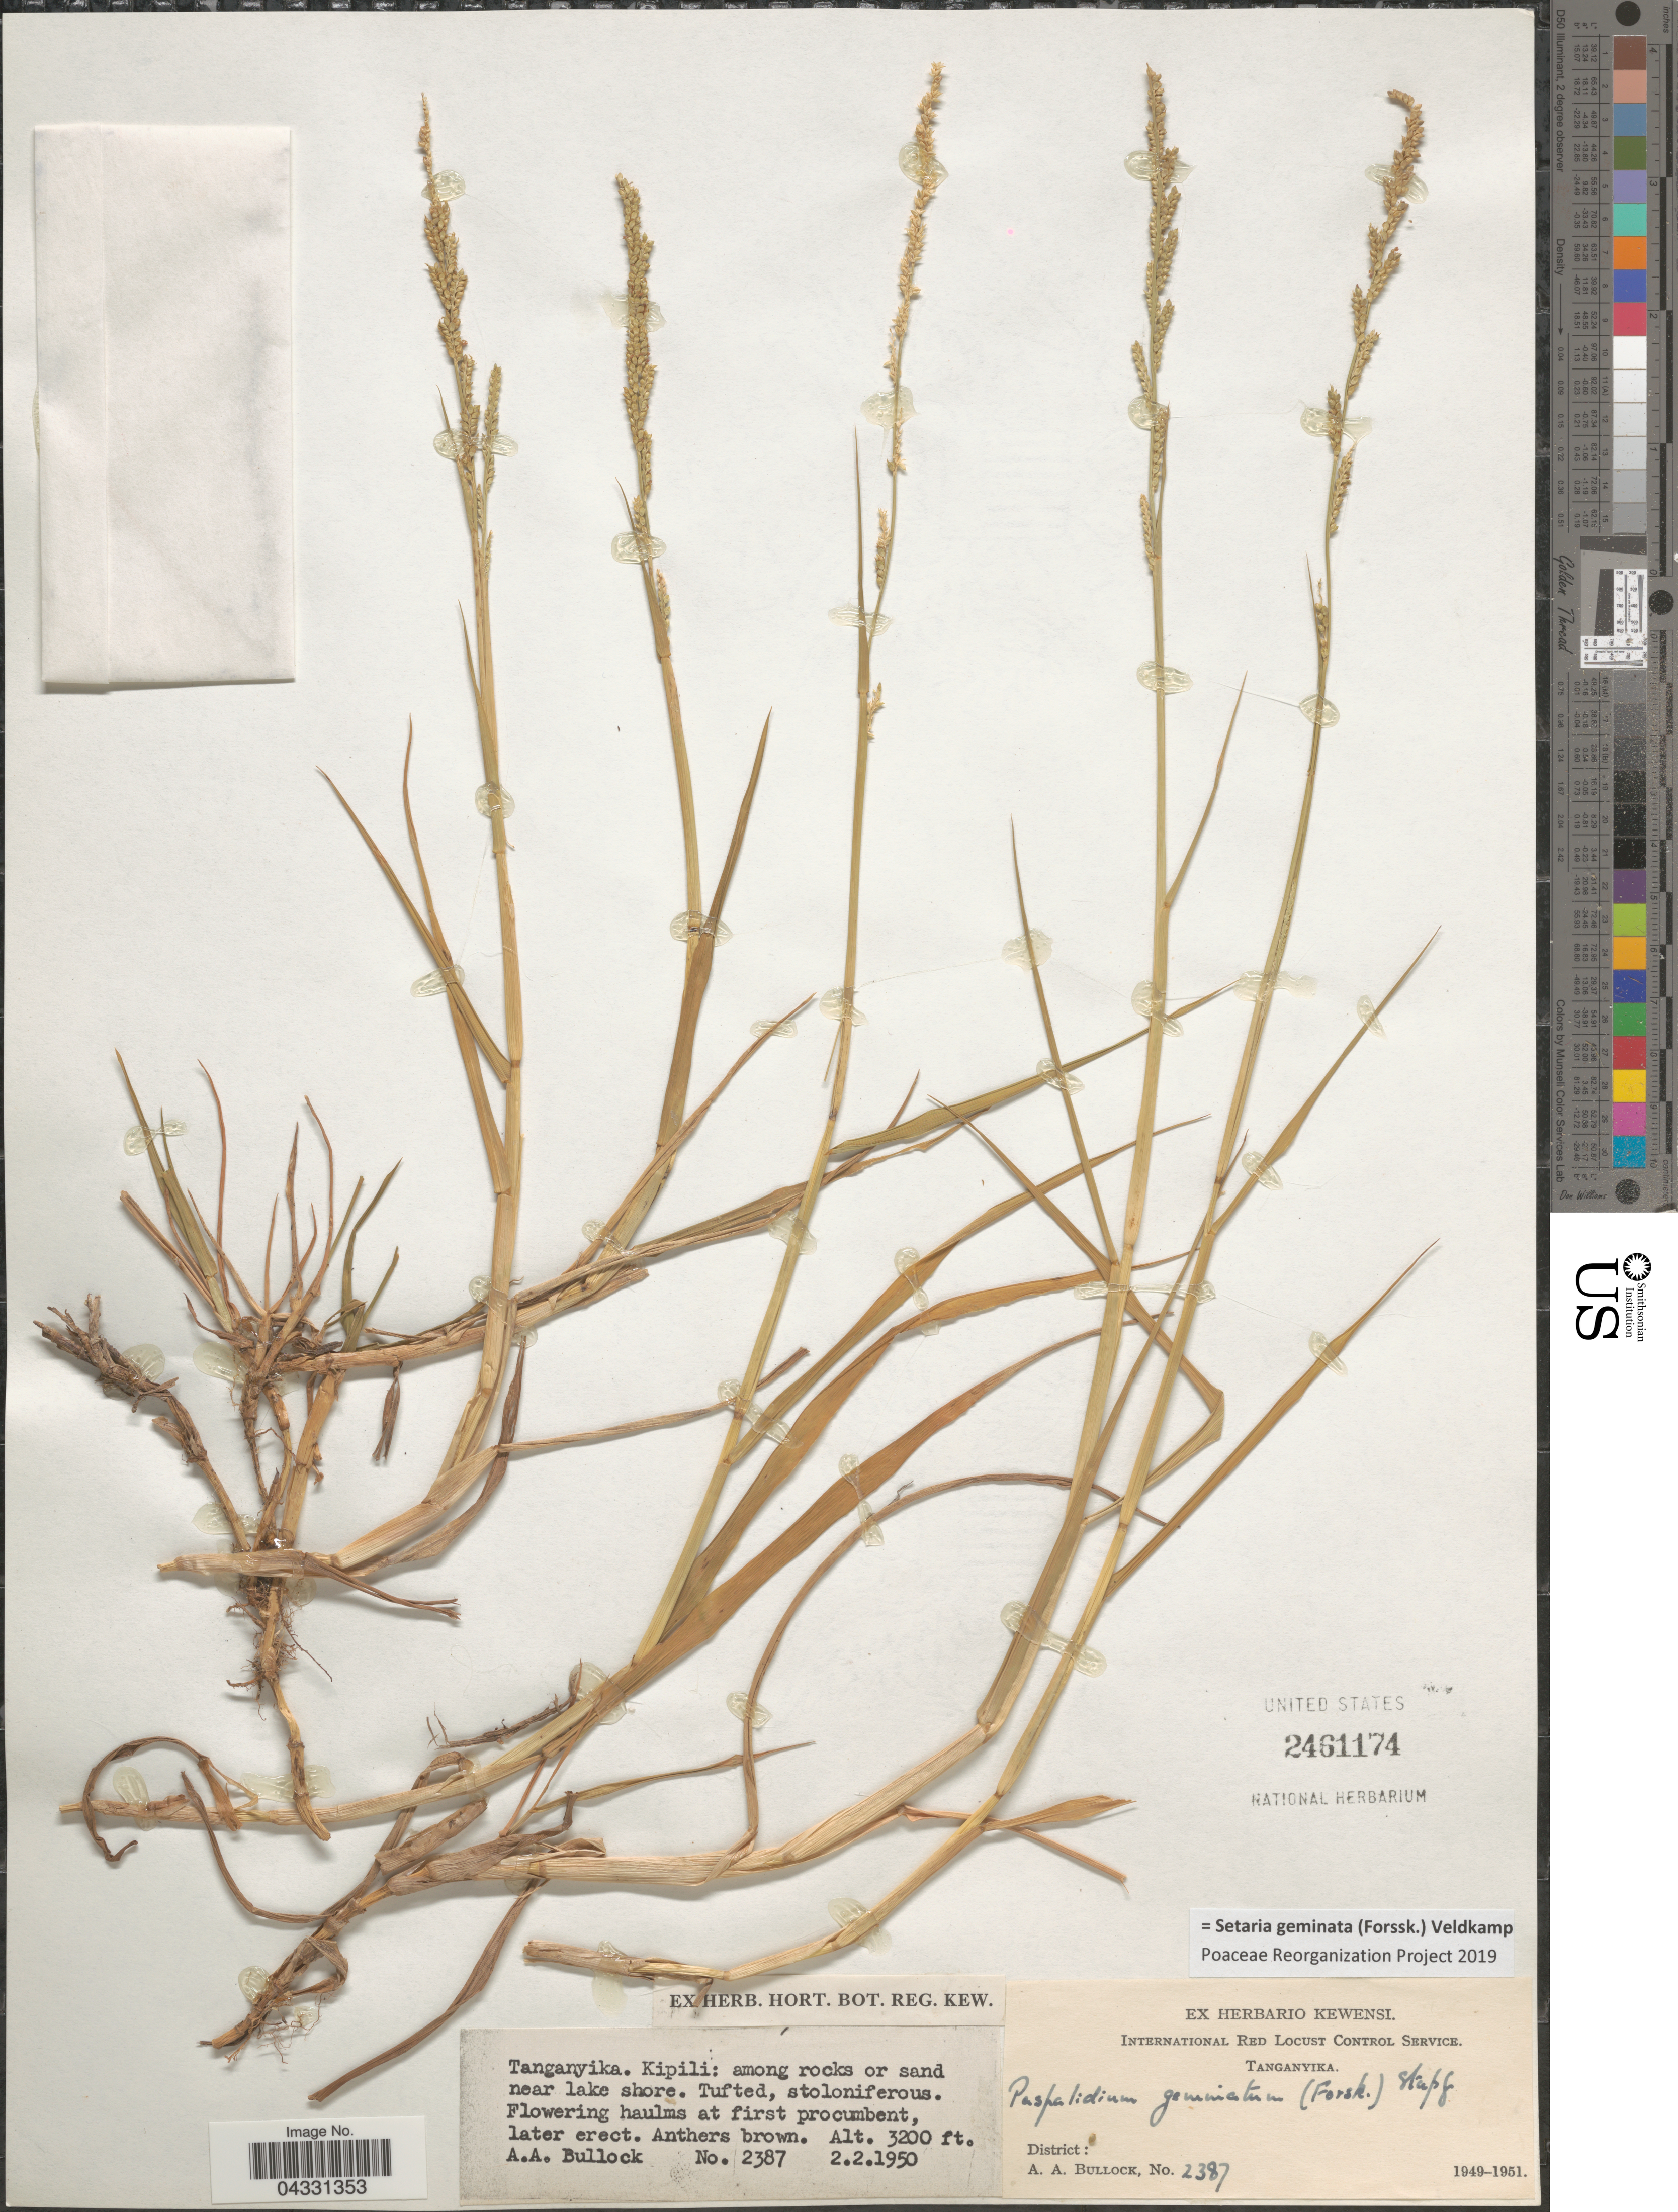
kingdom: Plantae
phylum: Tracheophyta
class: Liliopsida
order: Poales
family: Poaceae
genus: Setaria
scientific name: Setaria geminata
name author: (Forssk.) Veldkamp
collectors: A. Bullock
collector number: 2387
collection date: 1950-02-02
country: Tanzania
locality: Tanganyika. Kipili: among rocks or sand near lake shore.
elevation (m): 975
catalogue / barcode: US 2461174